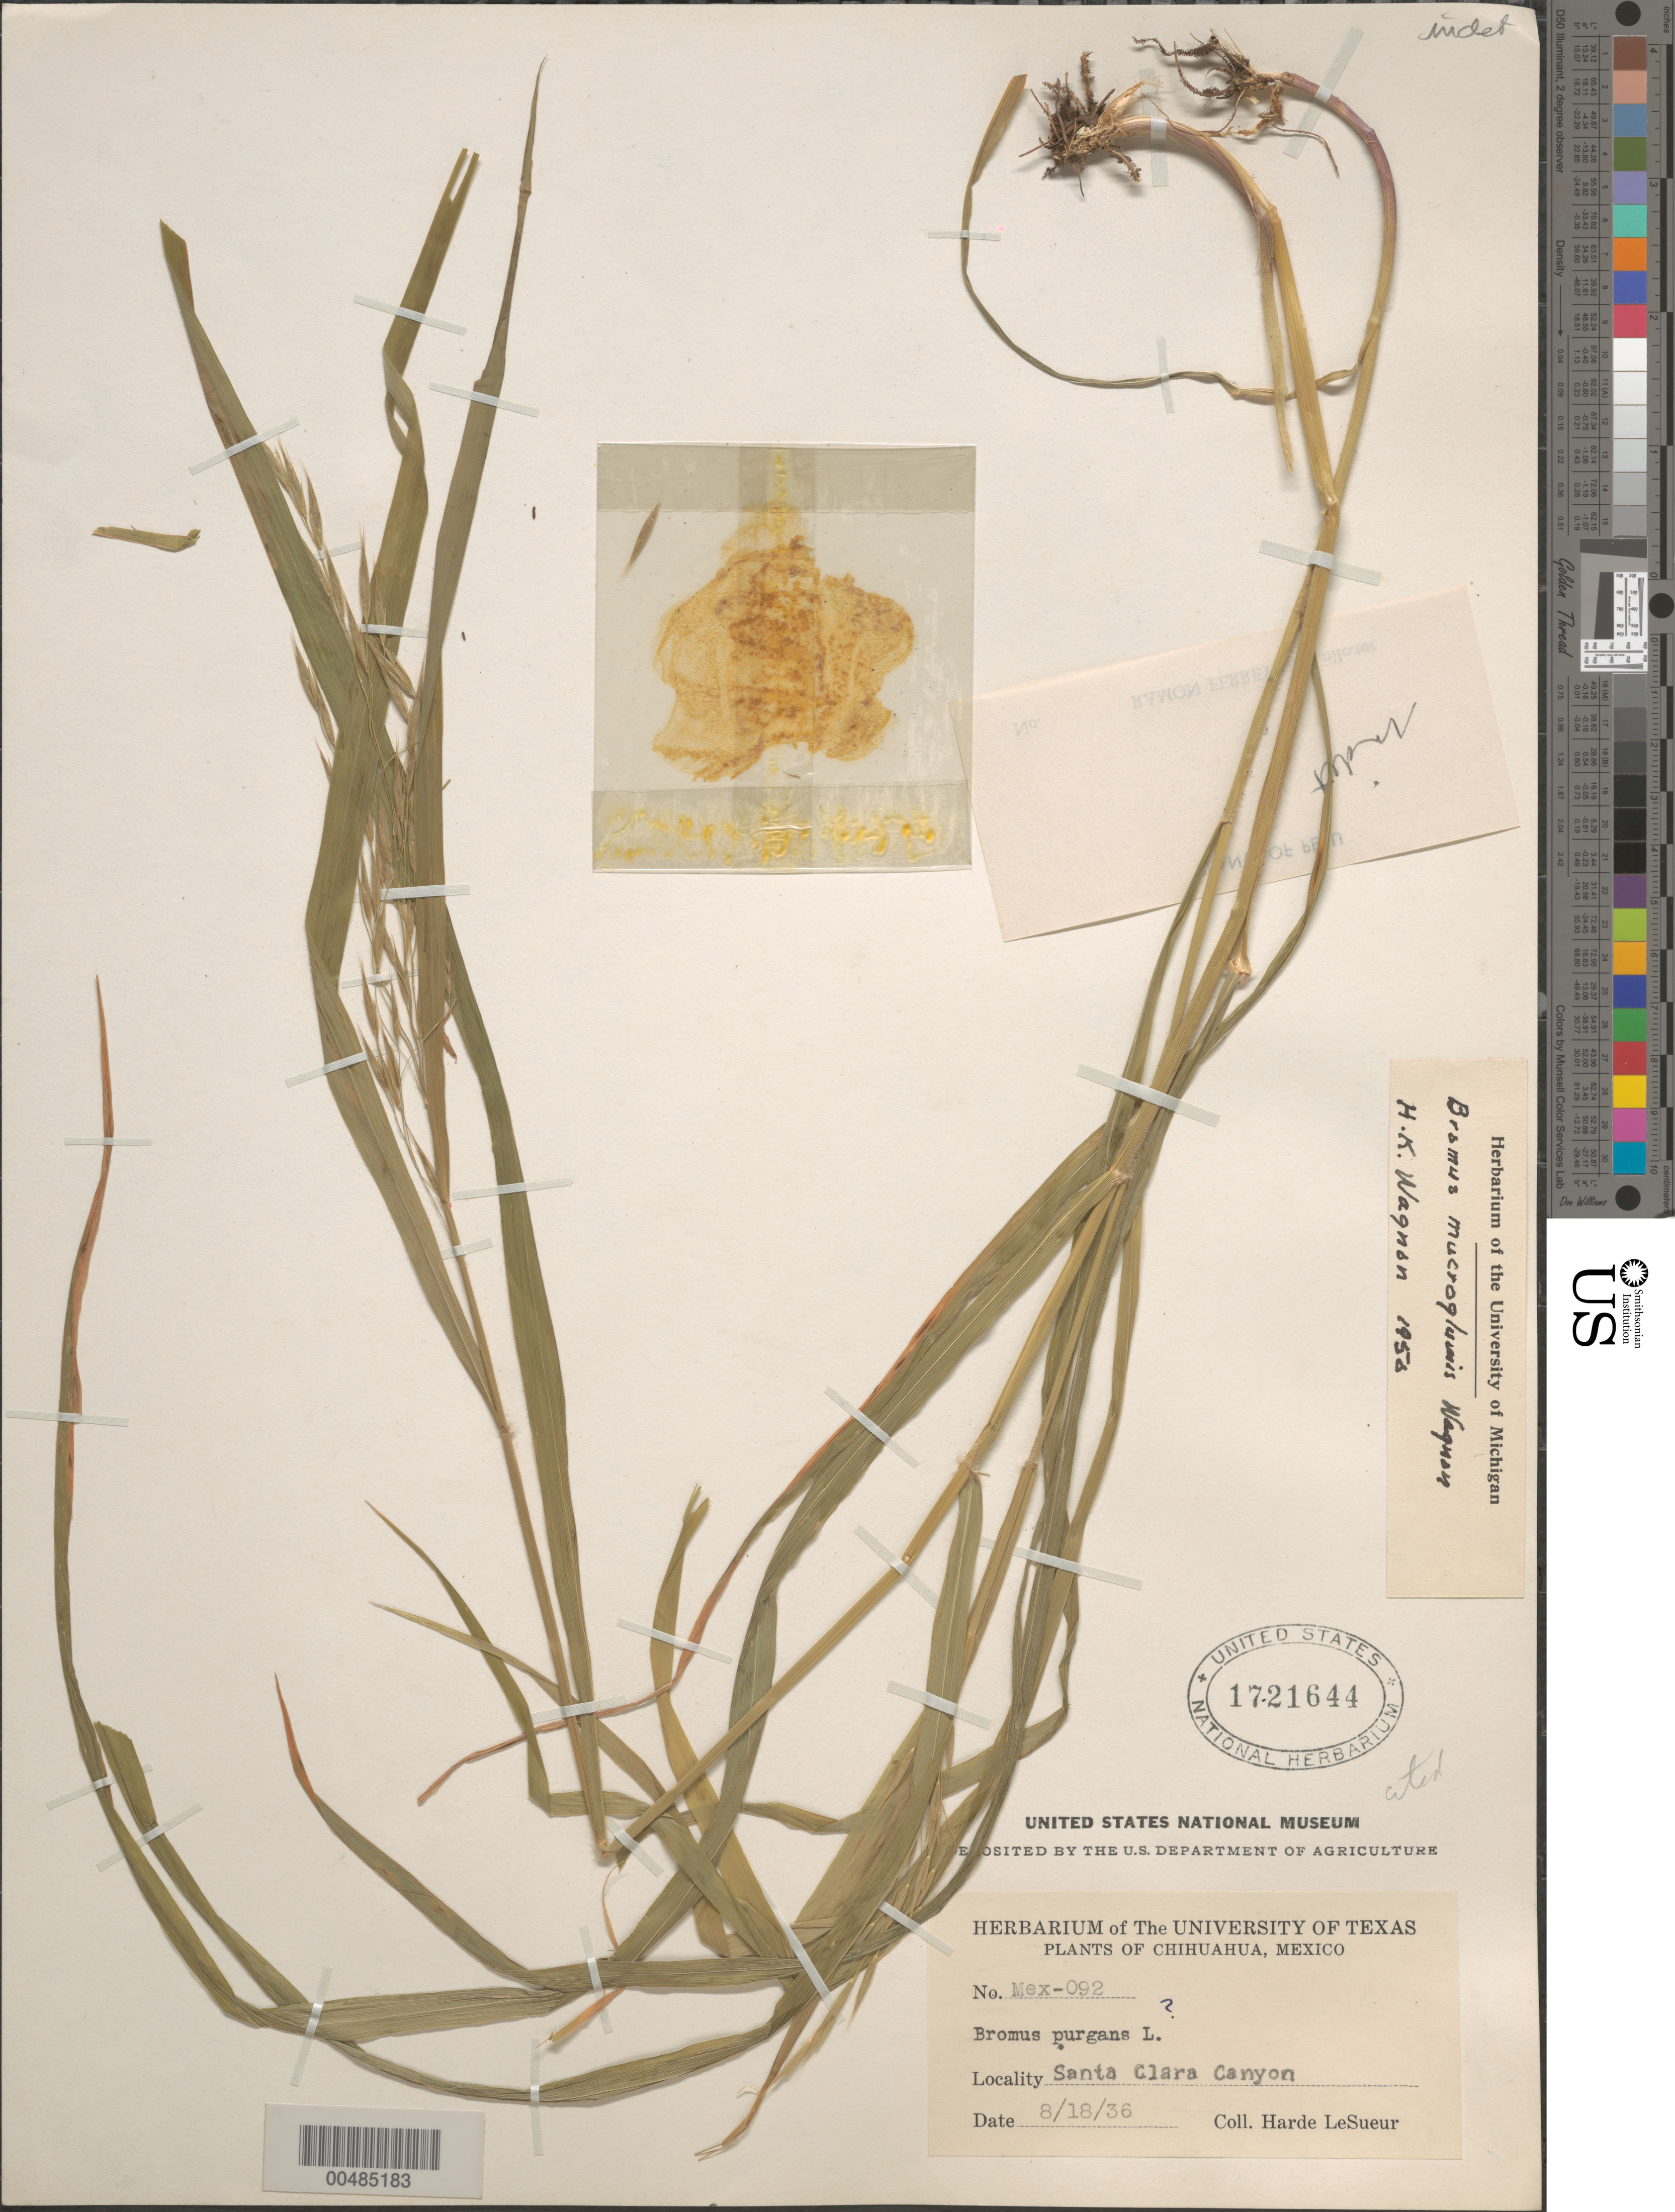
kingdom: Plantae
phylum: Tracheophyta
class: Liliopsida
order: Poales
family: Poaceae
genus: Bromus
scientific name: Bromus sp.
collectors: D. H. LeSueur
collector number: Mex-092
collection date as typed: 18 Aug 1936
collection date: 1936-08-18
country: Mexico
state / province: Chihuahua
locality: Santa Clara Canyon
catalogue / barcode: US 1721644